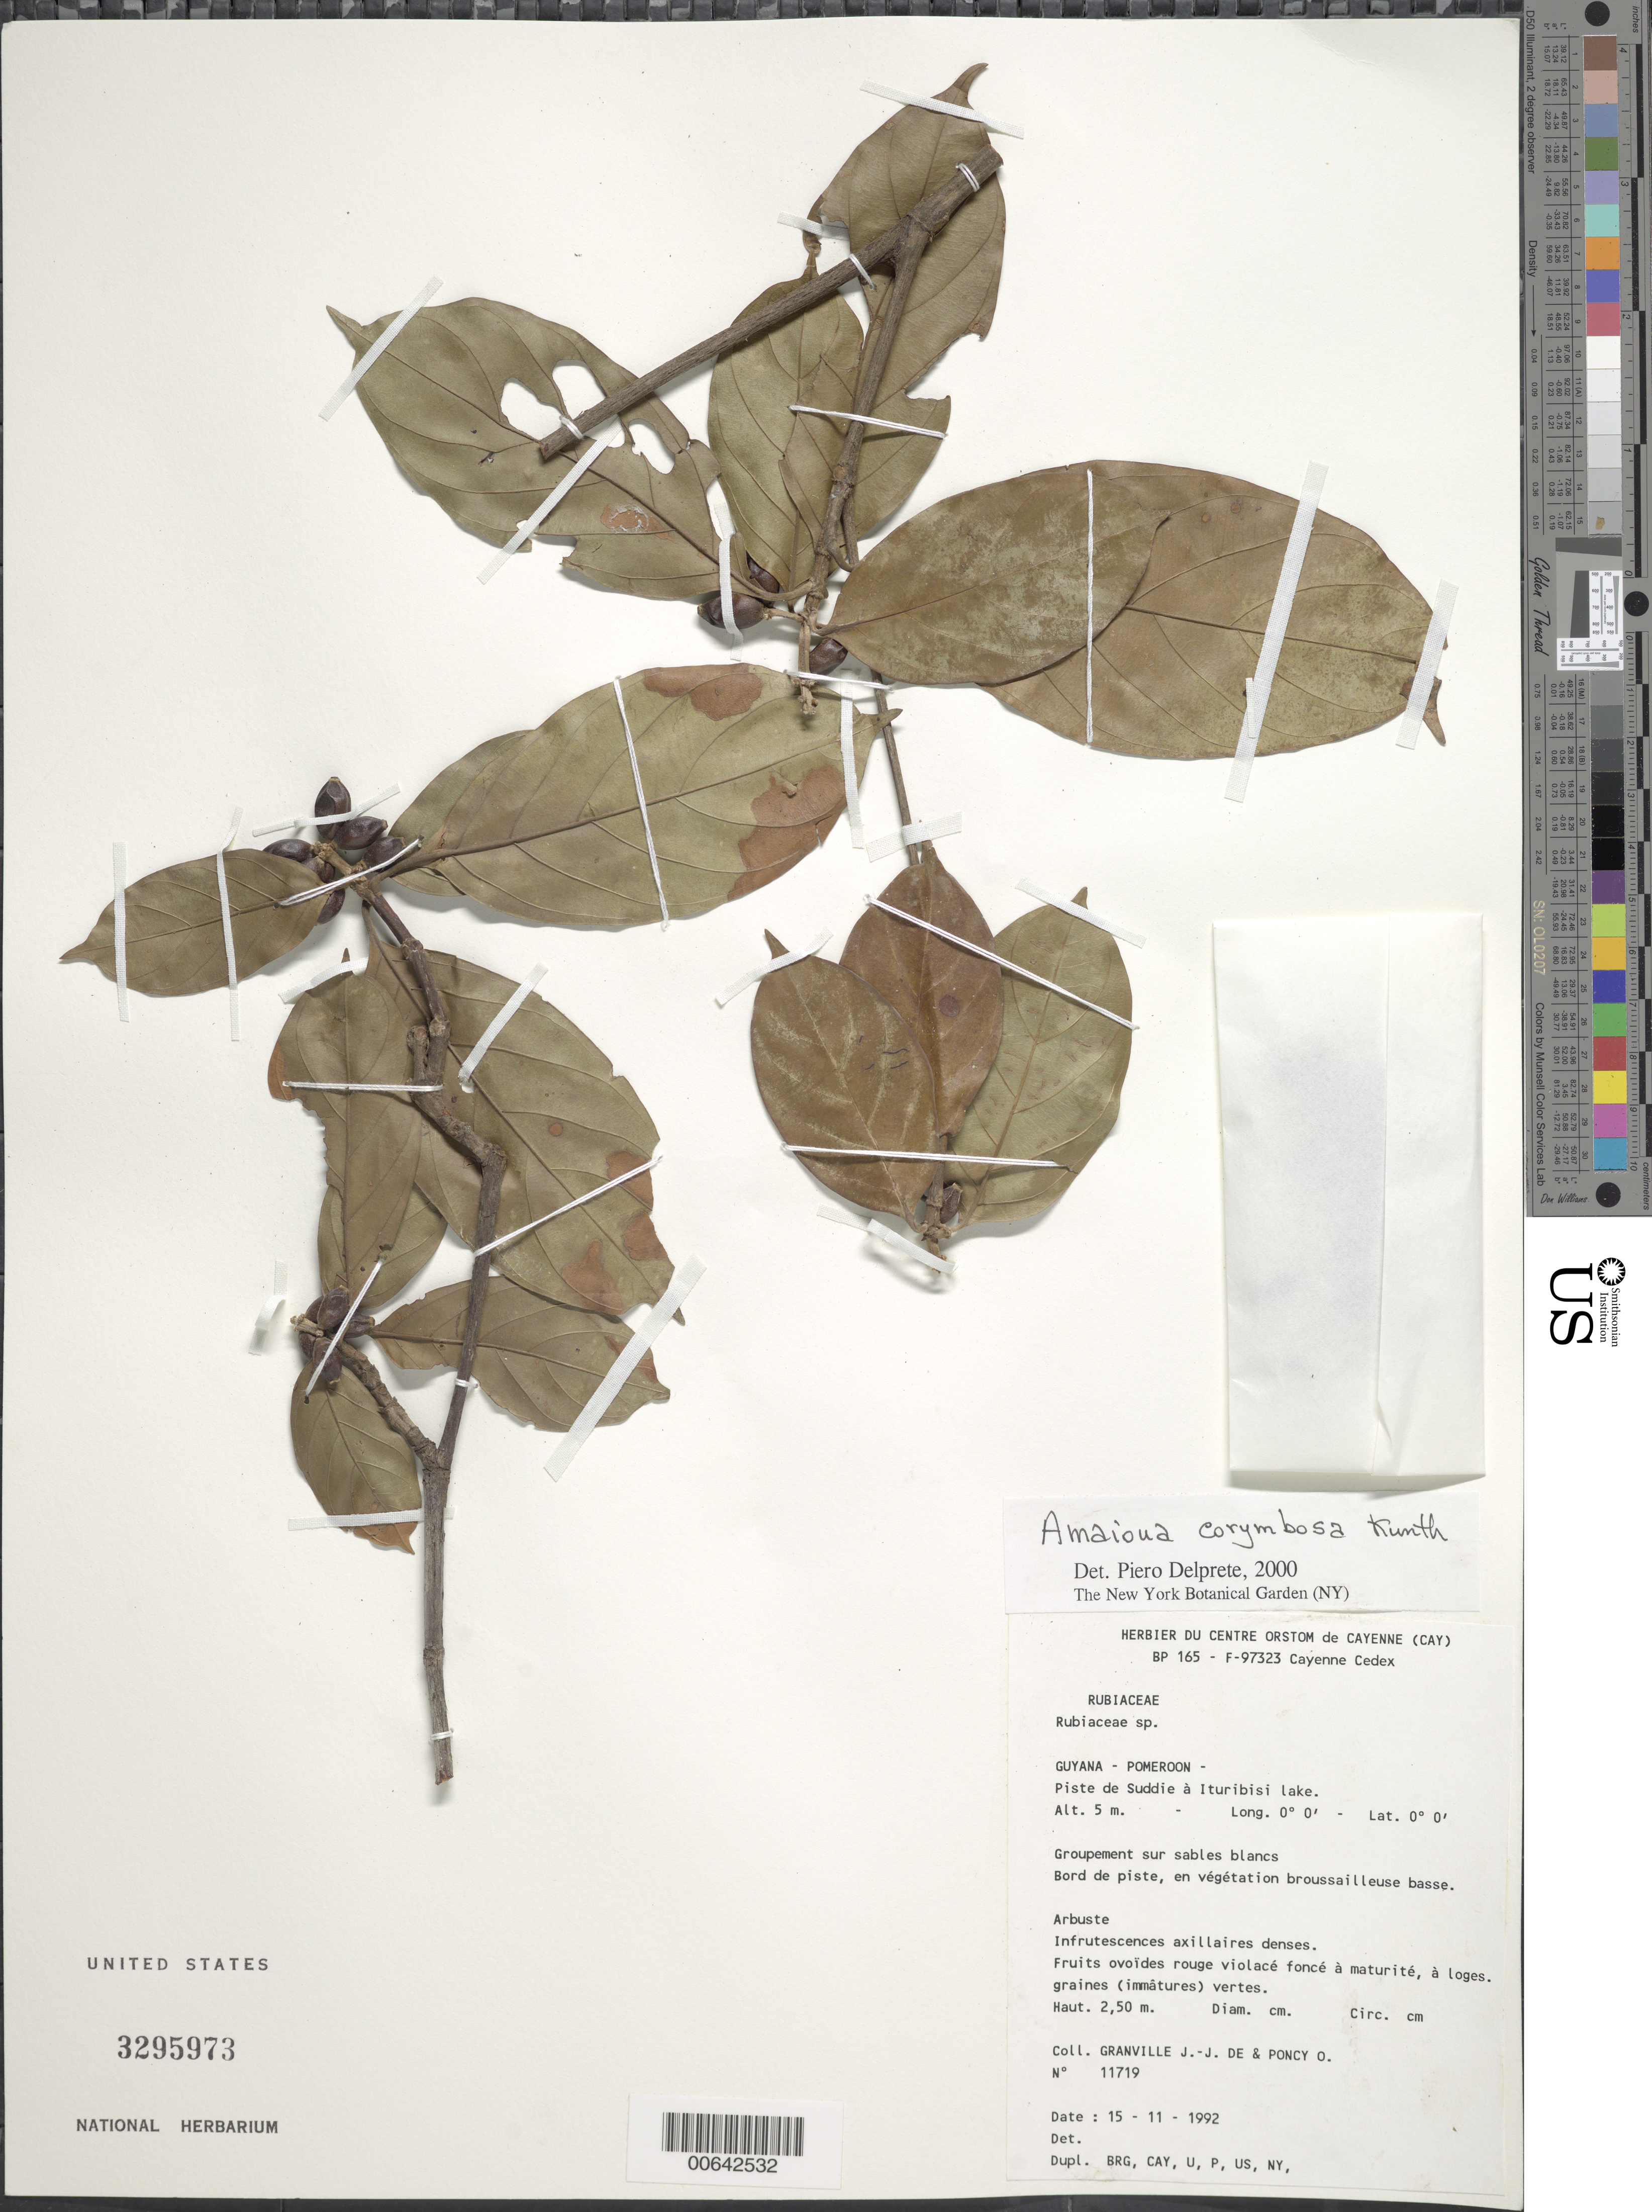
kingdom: Plantae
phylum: Tracheophyta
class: Magnoliopsida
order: Gentianales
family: Rubiaceae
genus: Amaioua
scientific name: Amaioua corymbosa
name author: Kunth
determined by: Delprete, P. G., Herb. de Guyane Cay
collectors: J.-J. de Granville & O. Poncy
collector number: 11719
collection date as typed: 15-Nov-92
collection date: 1992-11-15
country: Guyana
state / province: Pomeroon-Supenaam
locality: Piste de Suddie à Ituribisi Lake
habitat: Groupement sur sables blancs. Bord de piste, en vegetation broussailleuse basse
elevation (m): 5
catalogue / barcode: US 3295973